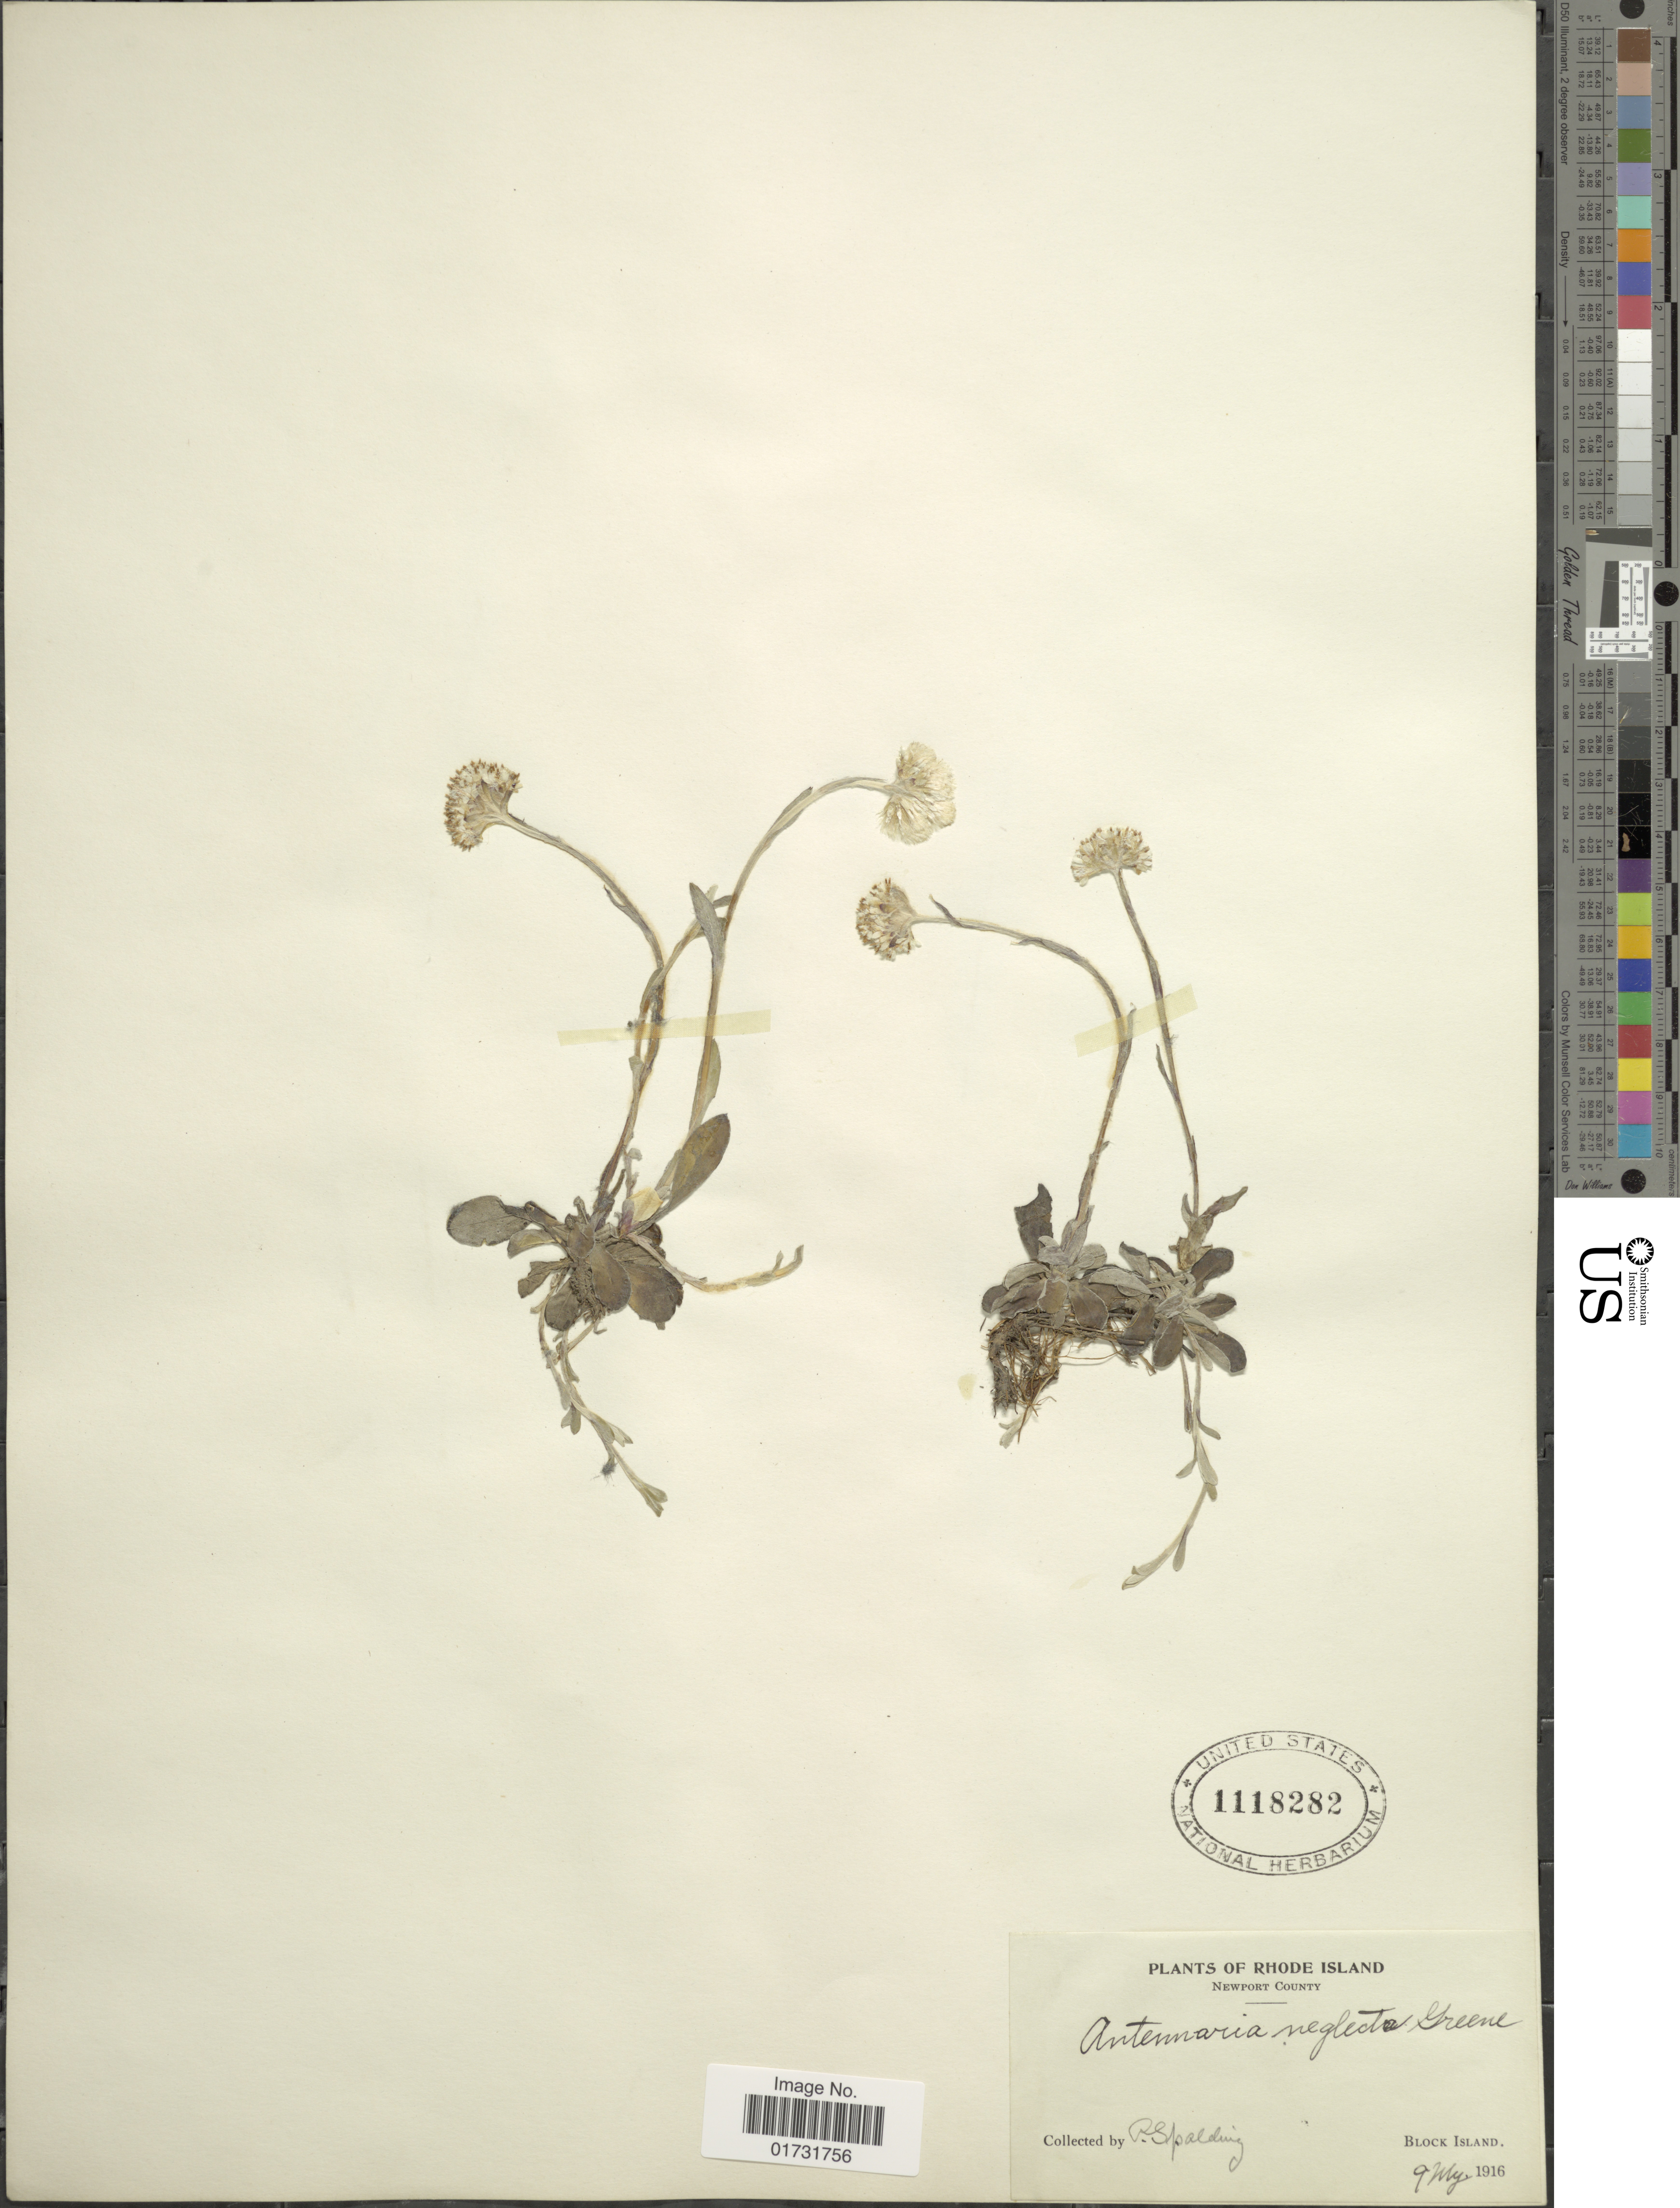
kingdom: Plantae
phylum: Tracheophyta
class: Magnoliopsida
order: Asterales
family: Asteraceae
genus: Antennaria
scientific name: Antennaria neglecta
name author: Greene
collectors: P. Spalding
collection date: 1916-05-09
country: United States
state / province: Rhode Island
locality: Newport Island, Block Island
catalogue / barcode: US 1118282